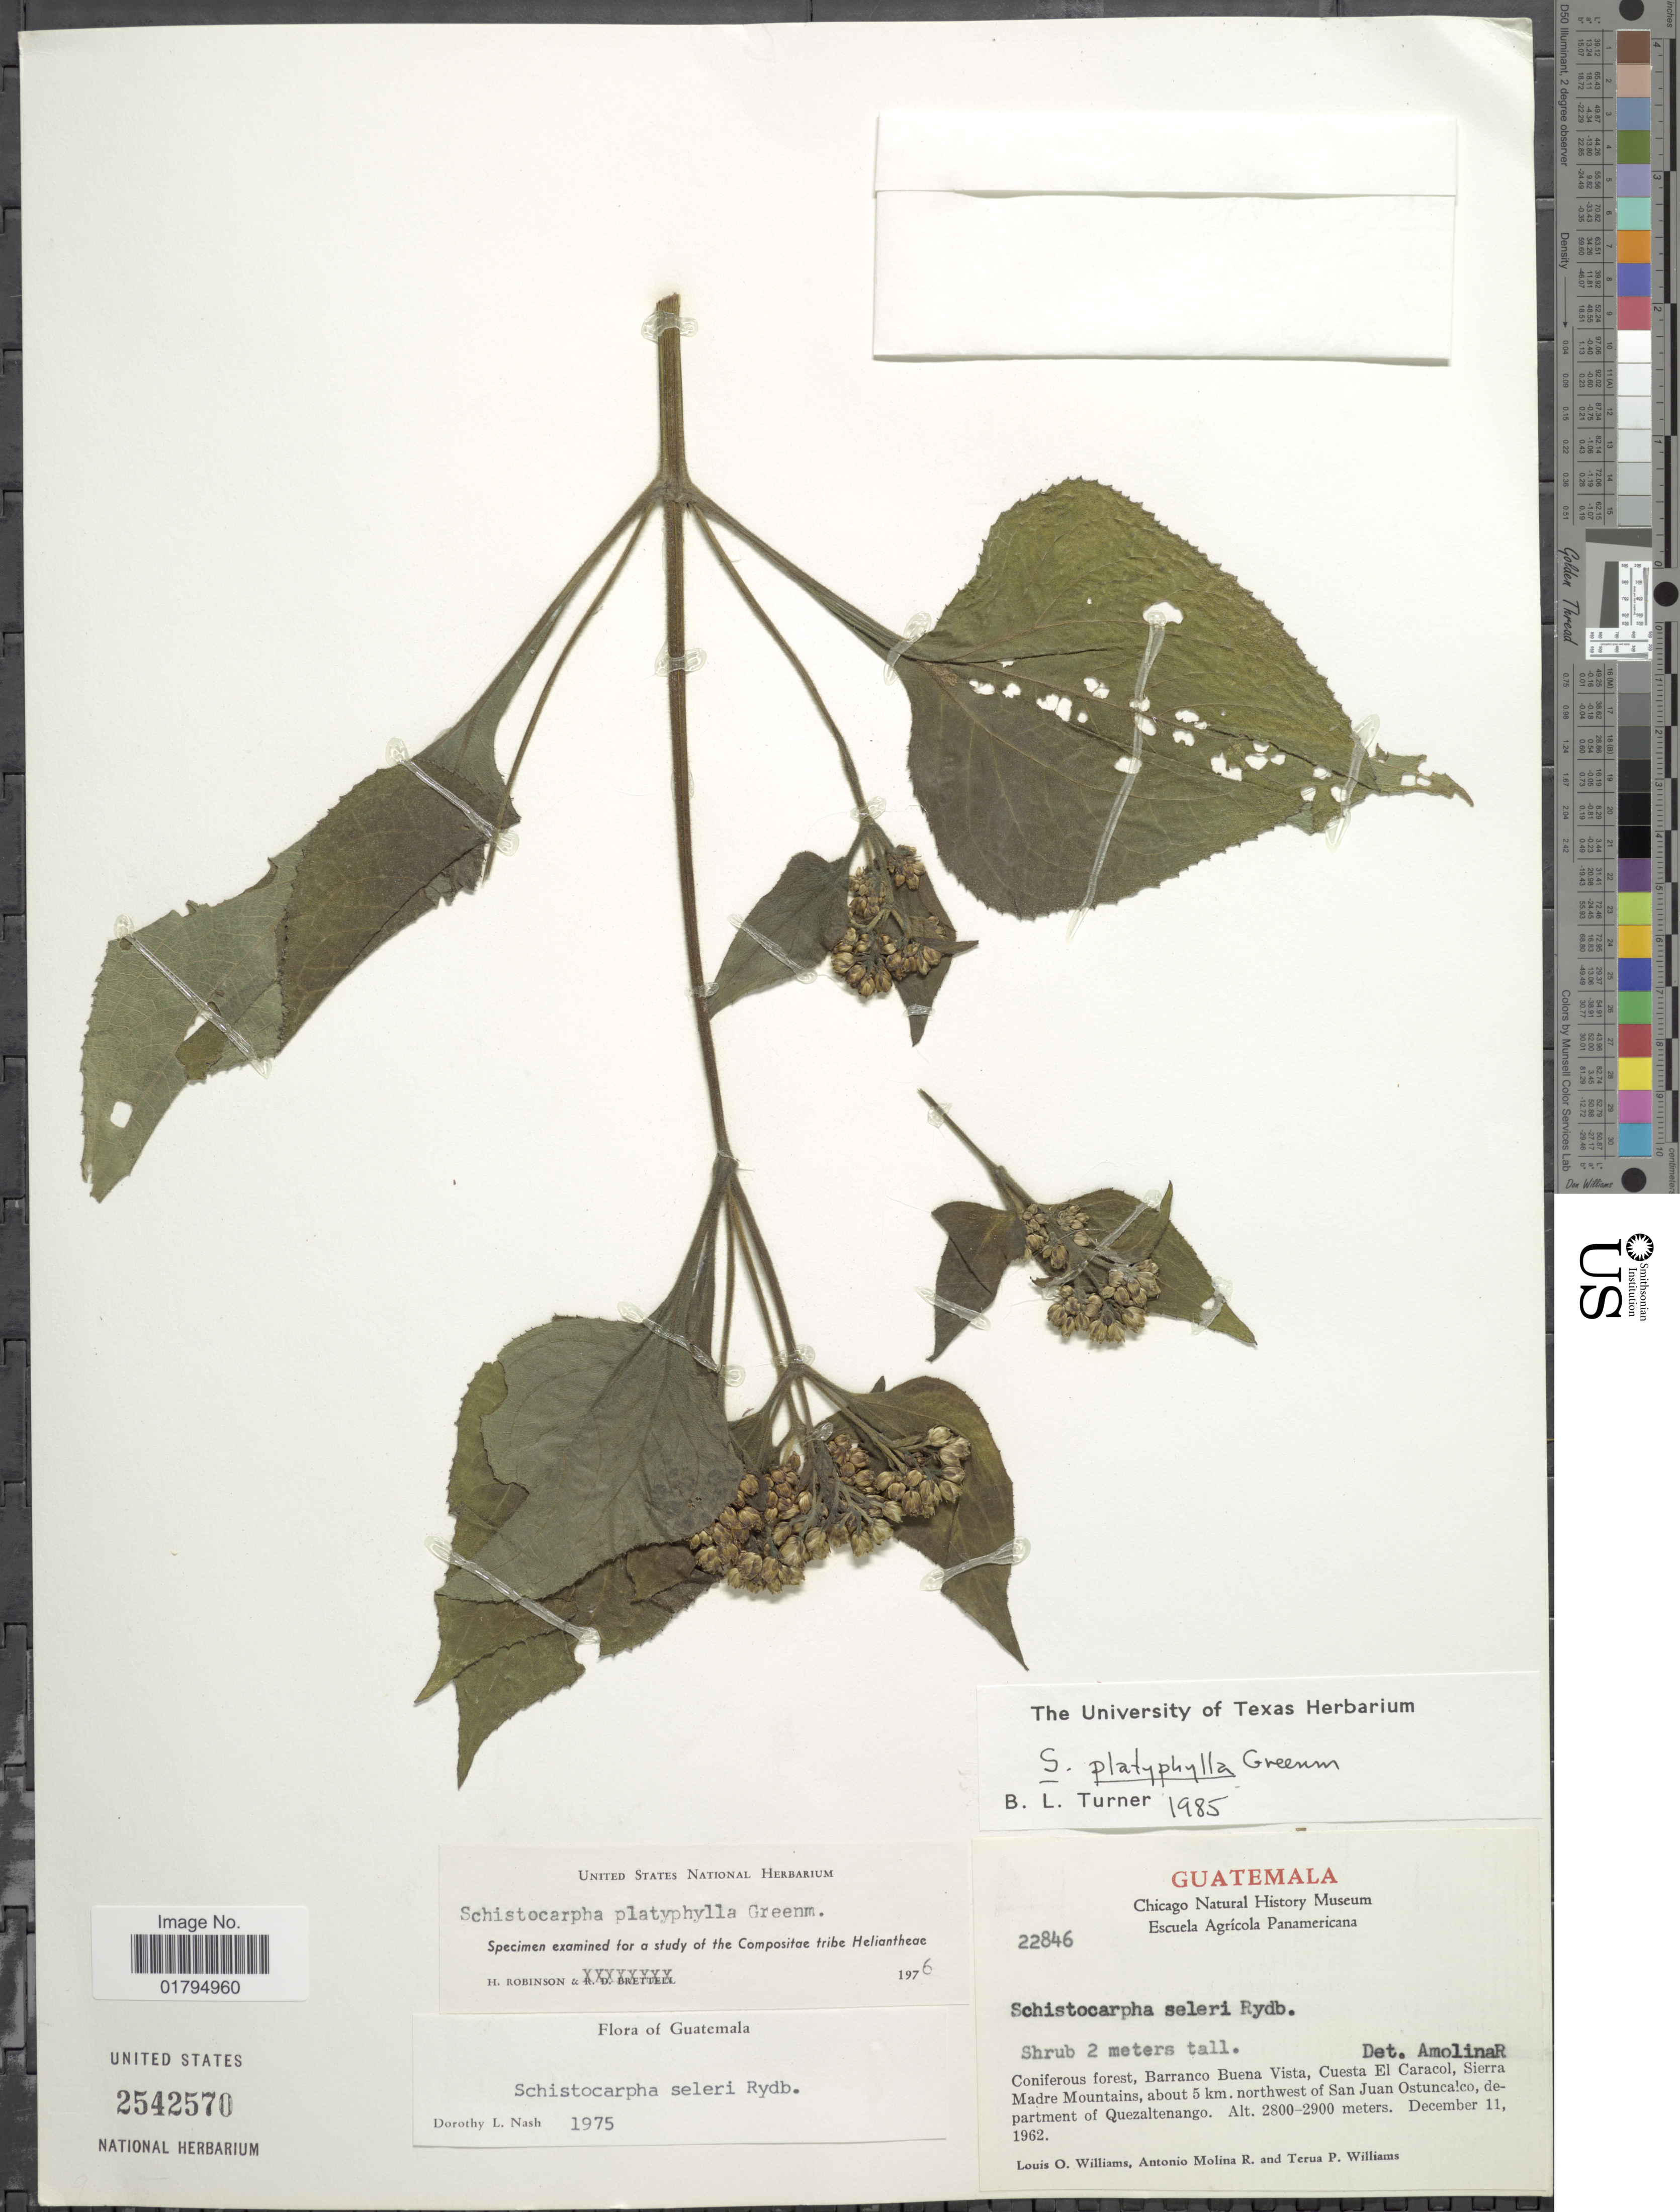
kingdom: Plantae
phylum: Tracheophyta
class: Magnoliopsida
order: Asterales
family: Asteraceae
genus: Schistocarpha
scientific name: Schistocarpha platyphylla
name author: Greenm.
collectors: L. O. Williams, A. Molina R. & T. P. Williams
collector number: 22846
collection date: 1962-12-11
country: Guatemala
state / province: Quetzaltenango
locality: Barranco Buena Vista, Cuesta El Caracol, Sierra Madre Mountains, about 5 km. northwest of San Juan Ostuncalco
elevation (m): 2800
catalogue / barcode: US 2542570